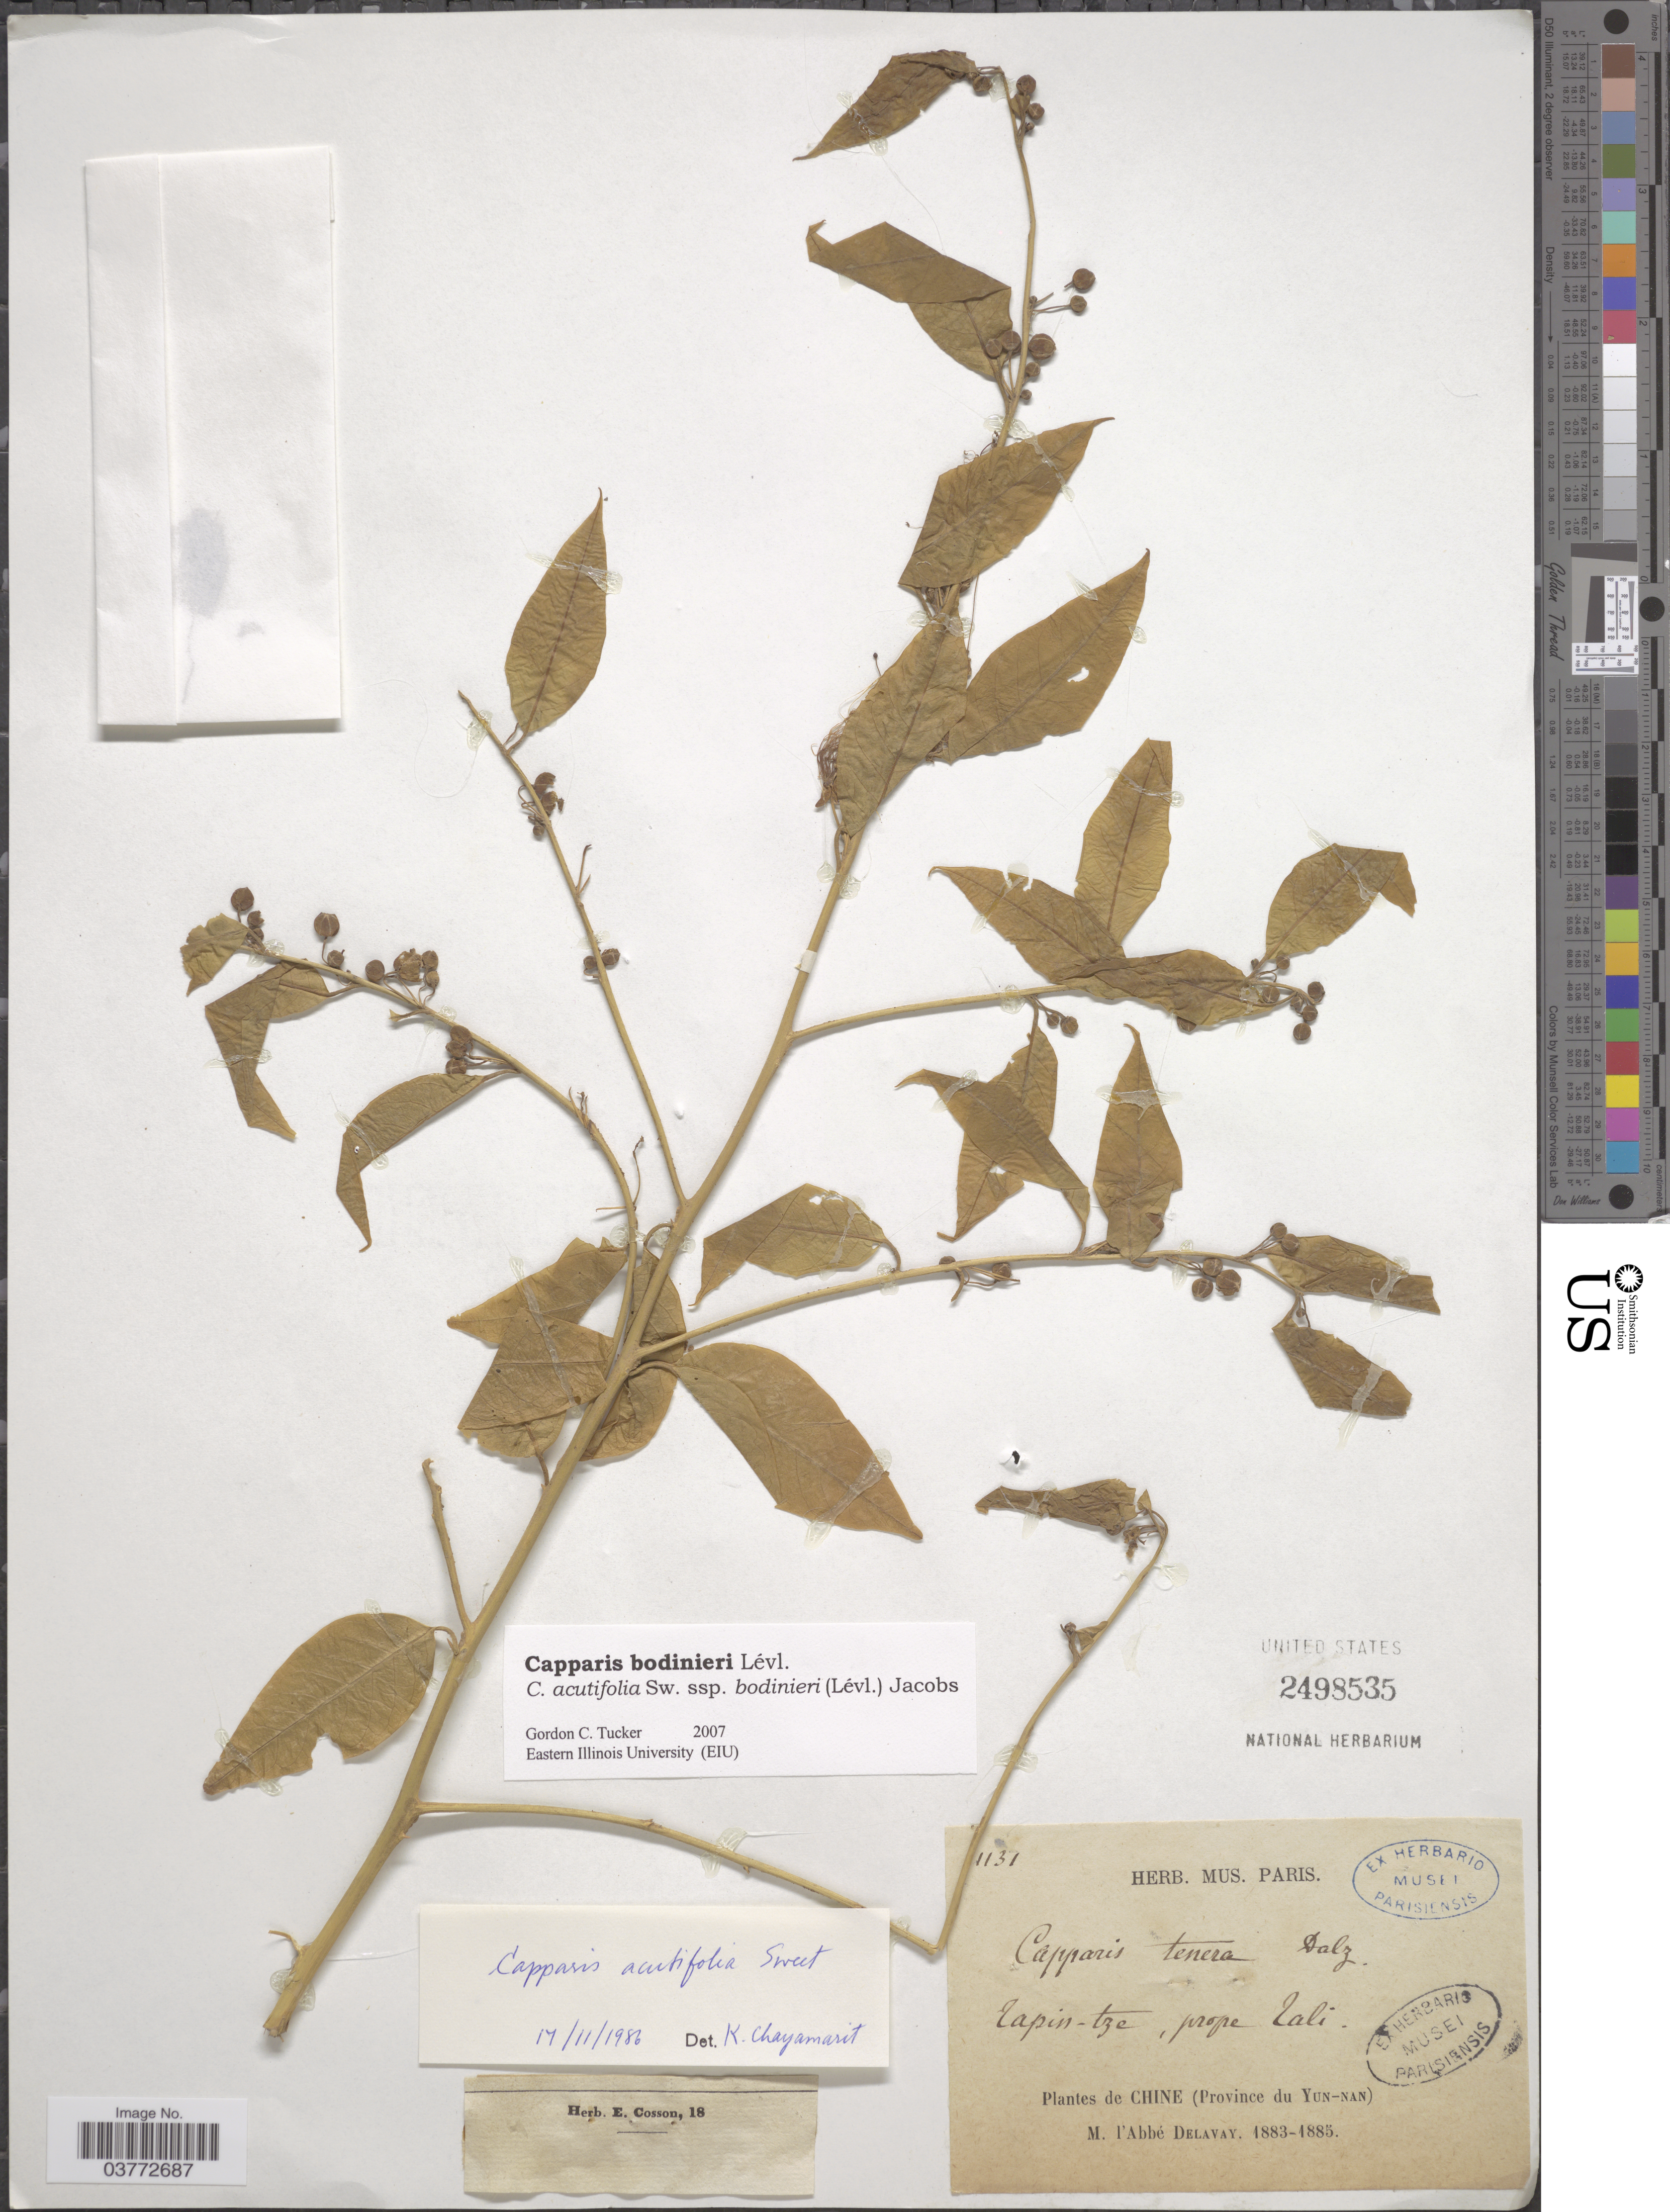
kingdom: Plantae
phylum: Tracheophyta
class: Magnoliopsida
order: Brassicales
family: Capparaceae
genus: Capparis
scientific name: Capparis bodinieri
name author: H. Lév.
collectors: P. Delavay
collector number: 1131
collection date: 1883/1885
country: China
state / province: Yunnan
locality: Tapin-tze, prope Tali.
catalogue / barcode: US 2498535